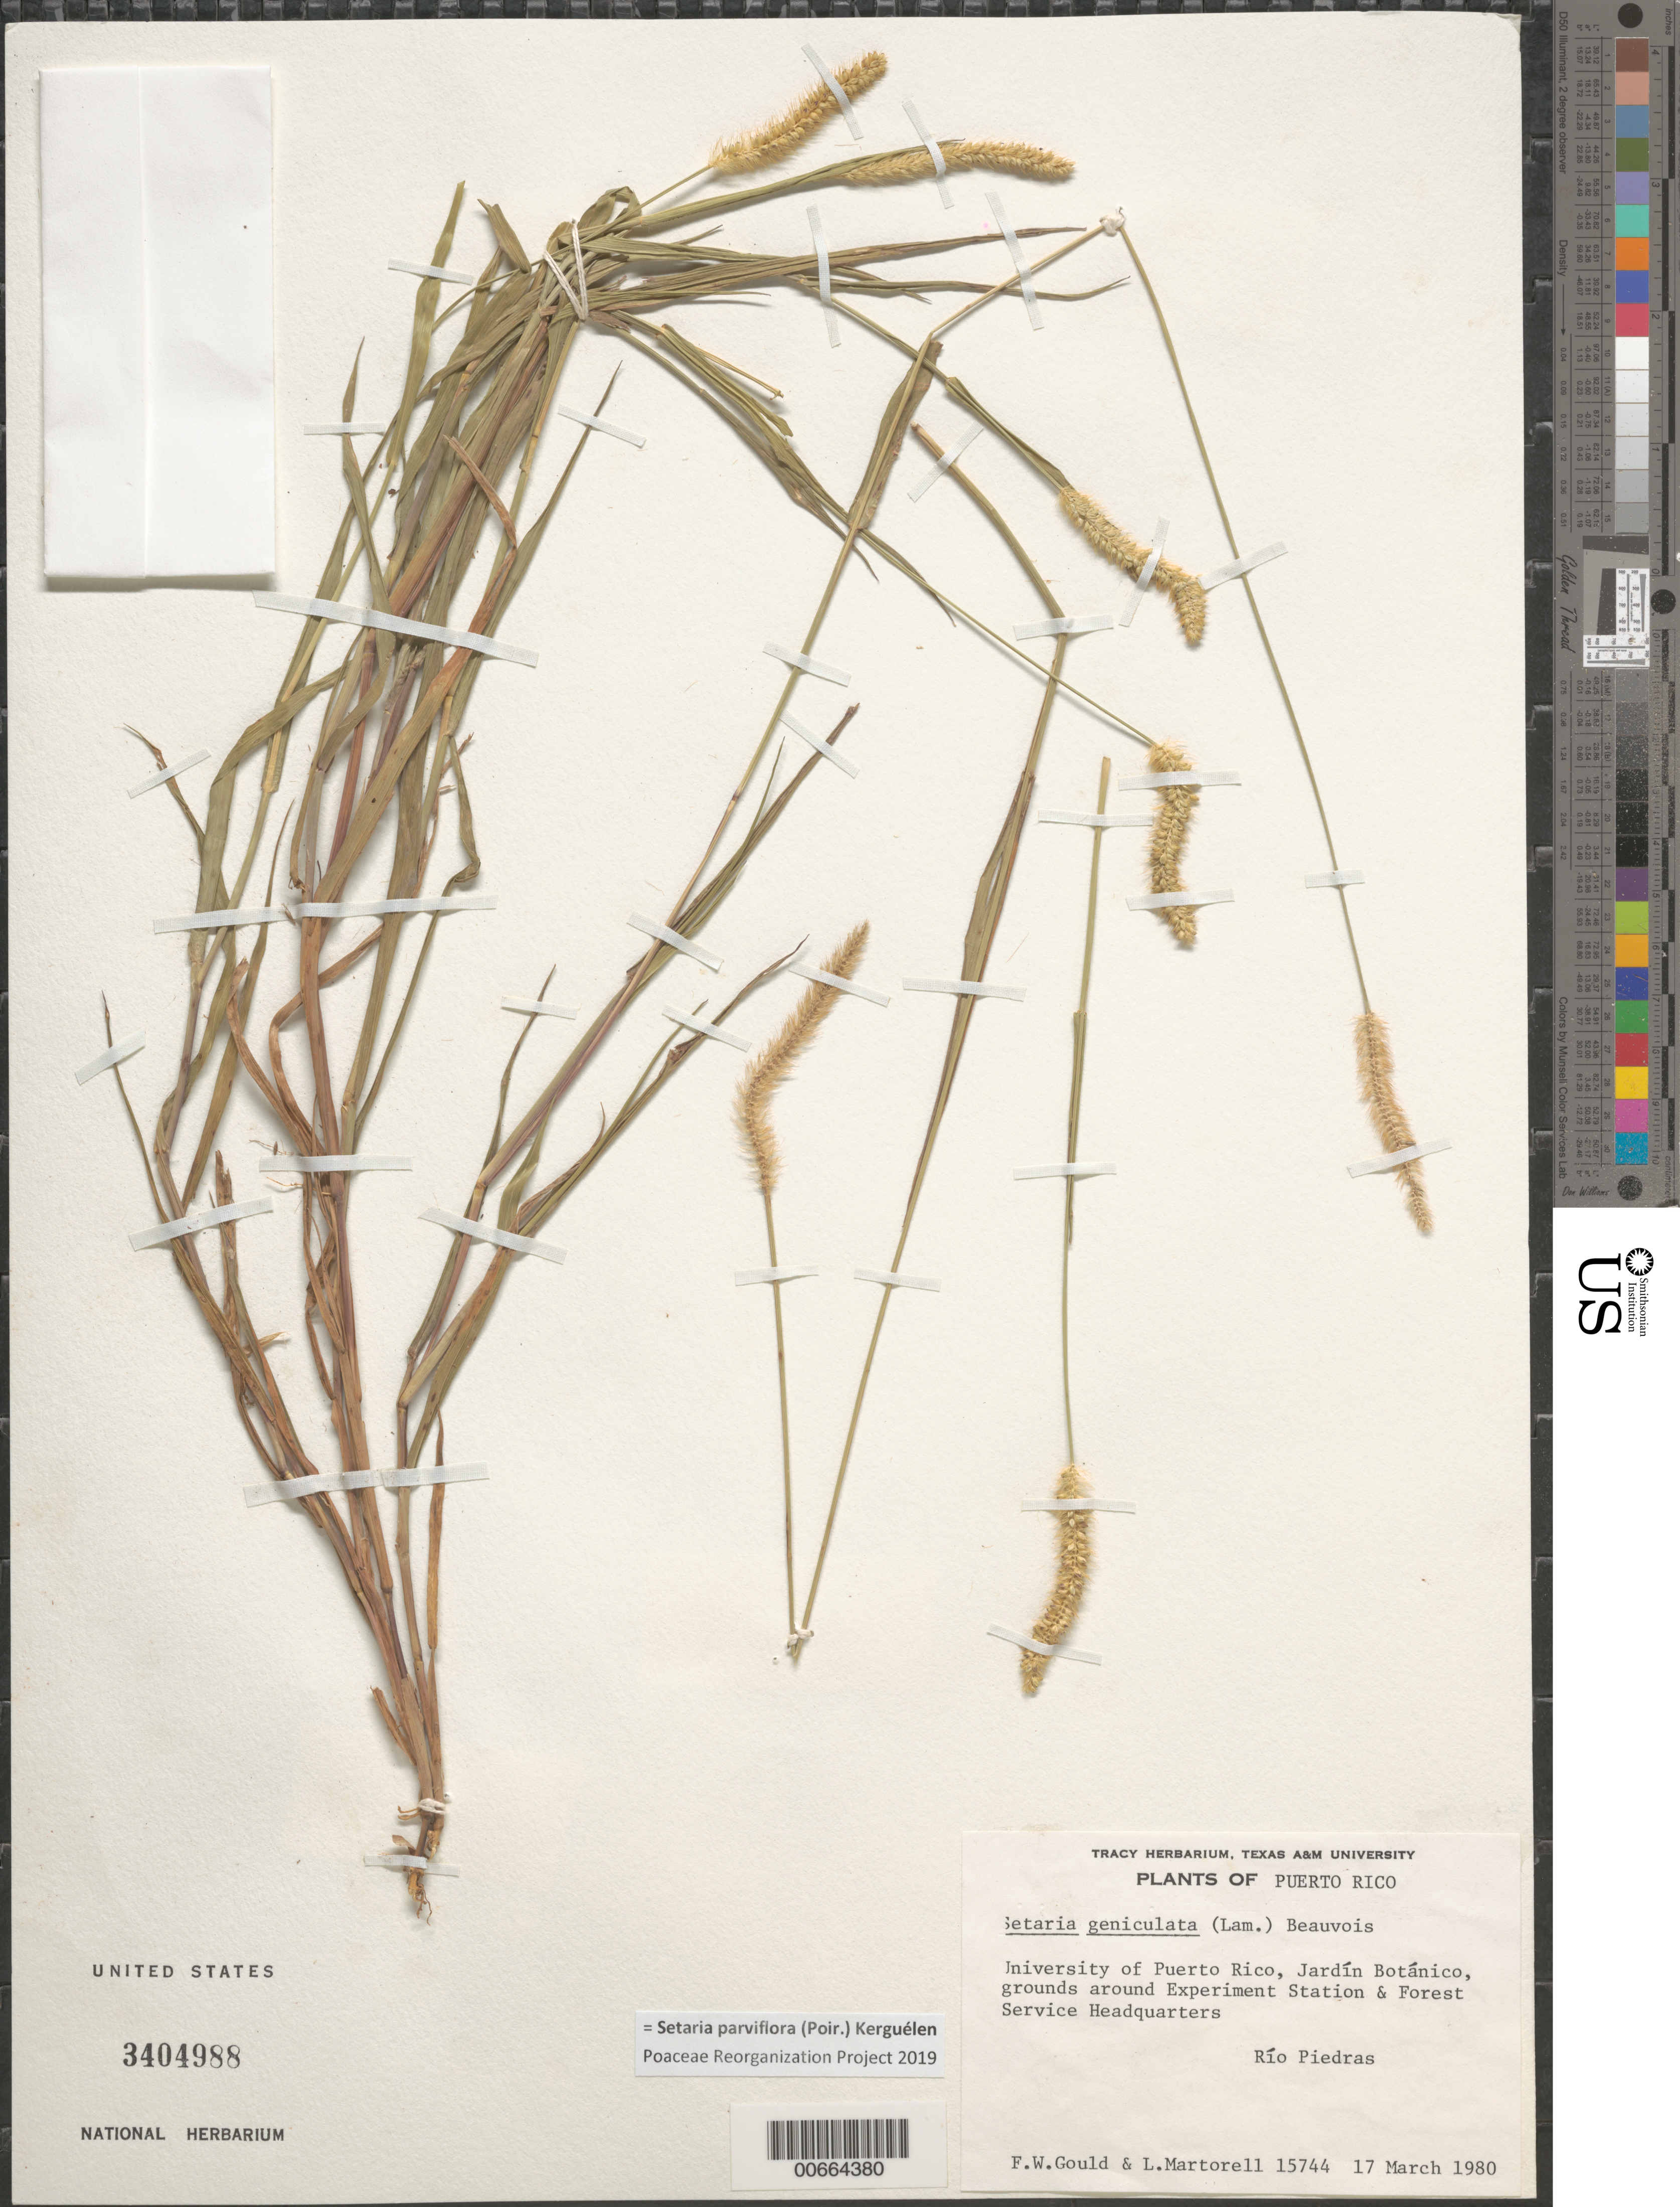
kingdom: Plantae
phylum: Tracheophyta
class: Liliopsida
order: Poales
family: Poaceae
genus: Setaria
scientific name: Setaria parviflora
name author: (Poir.) Kerguélen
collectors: F. W. Gould & L. Martorell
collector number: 15744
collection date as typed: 17 Mar 1980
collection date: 1980-03-17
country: Puerto Rico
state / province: San Juan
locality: Univ. of Puerto Rico, Jardín Botánico, grounds around Exp. Station & Forest Service Headquarters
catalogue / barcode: US 3404988